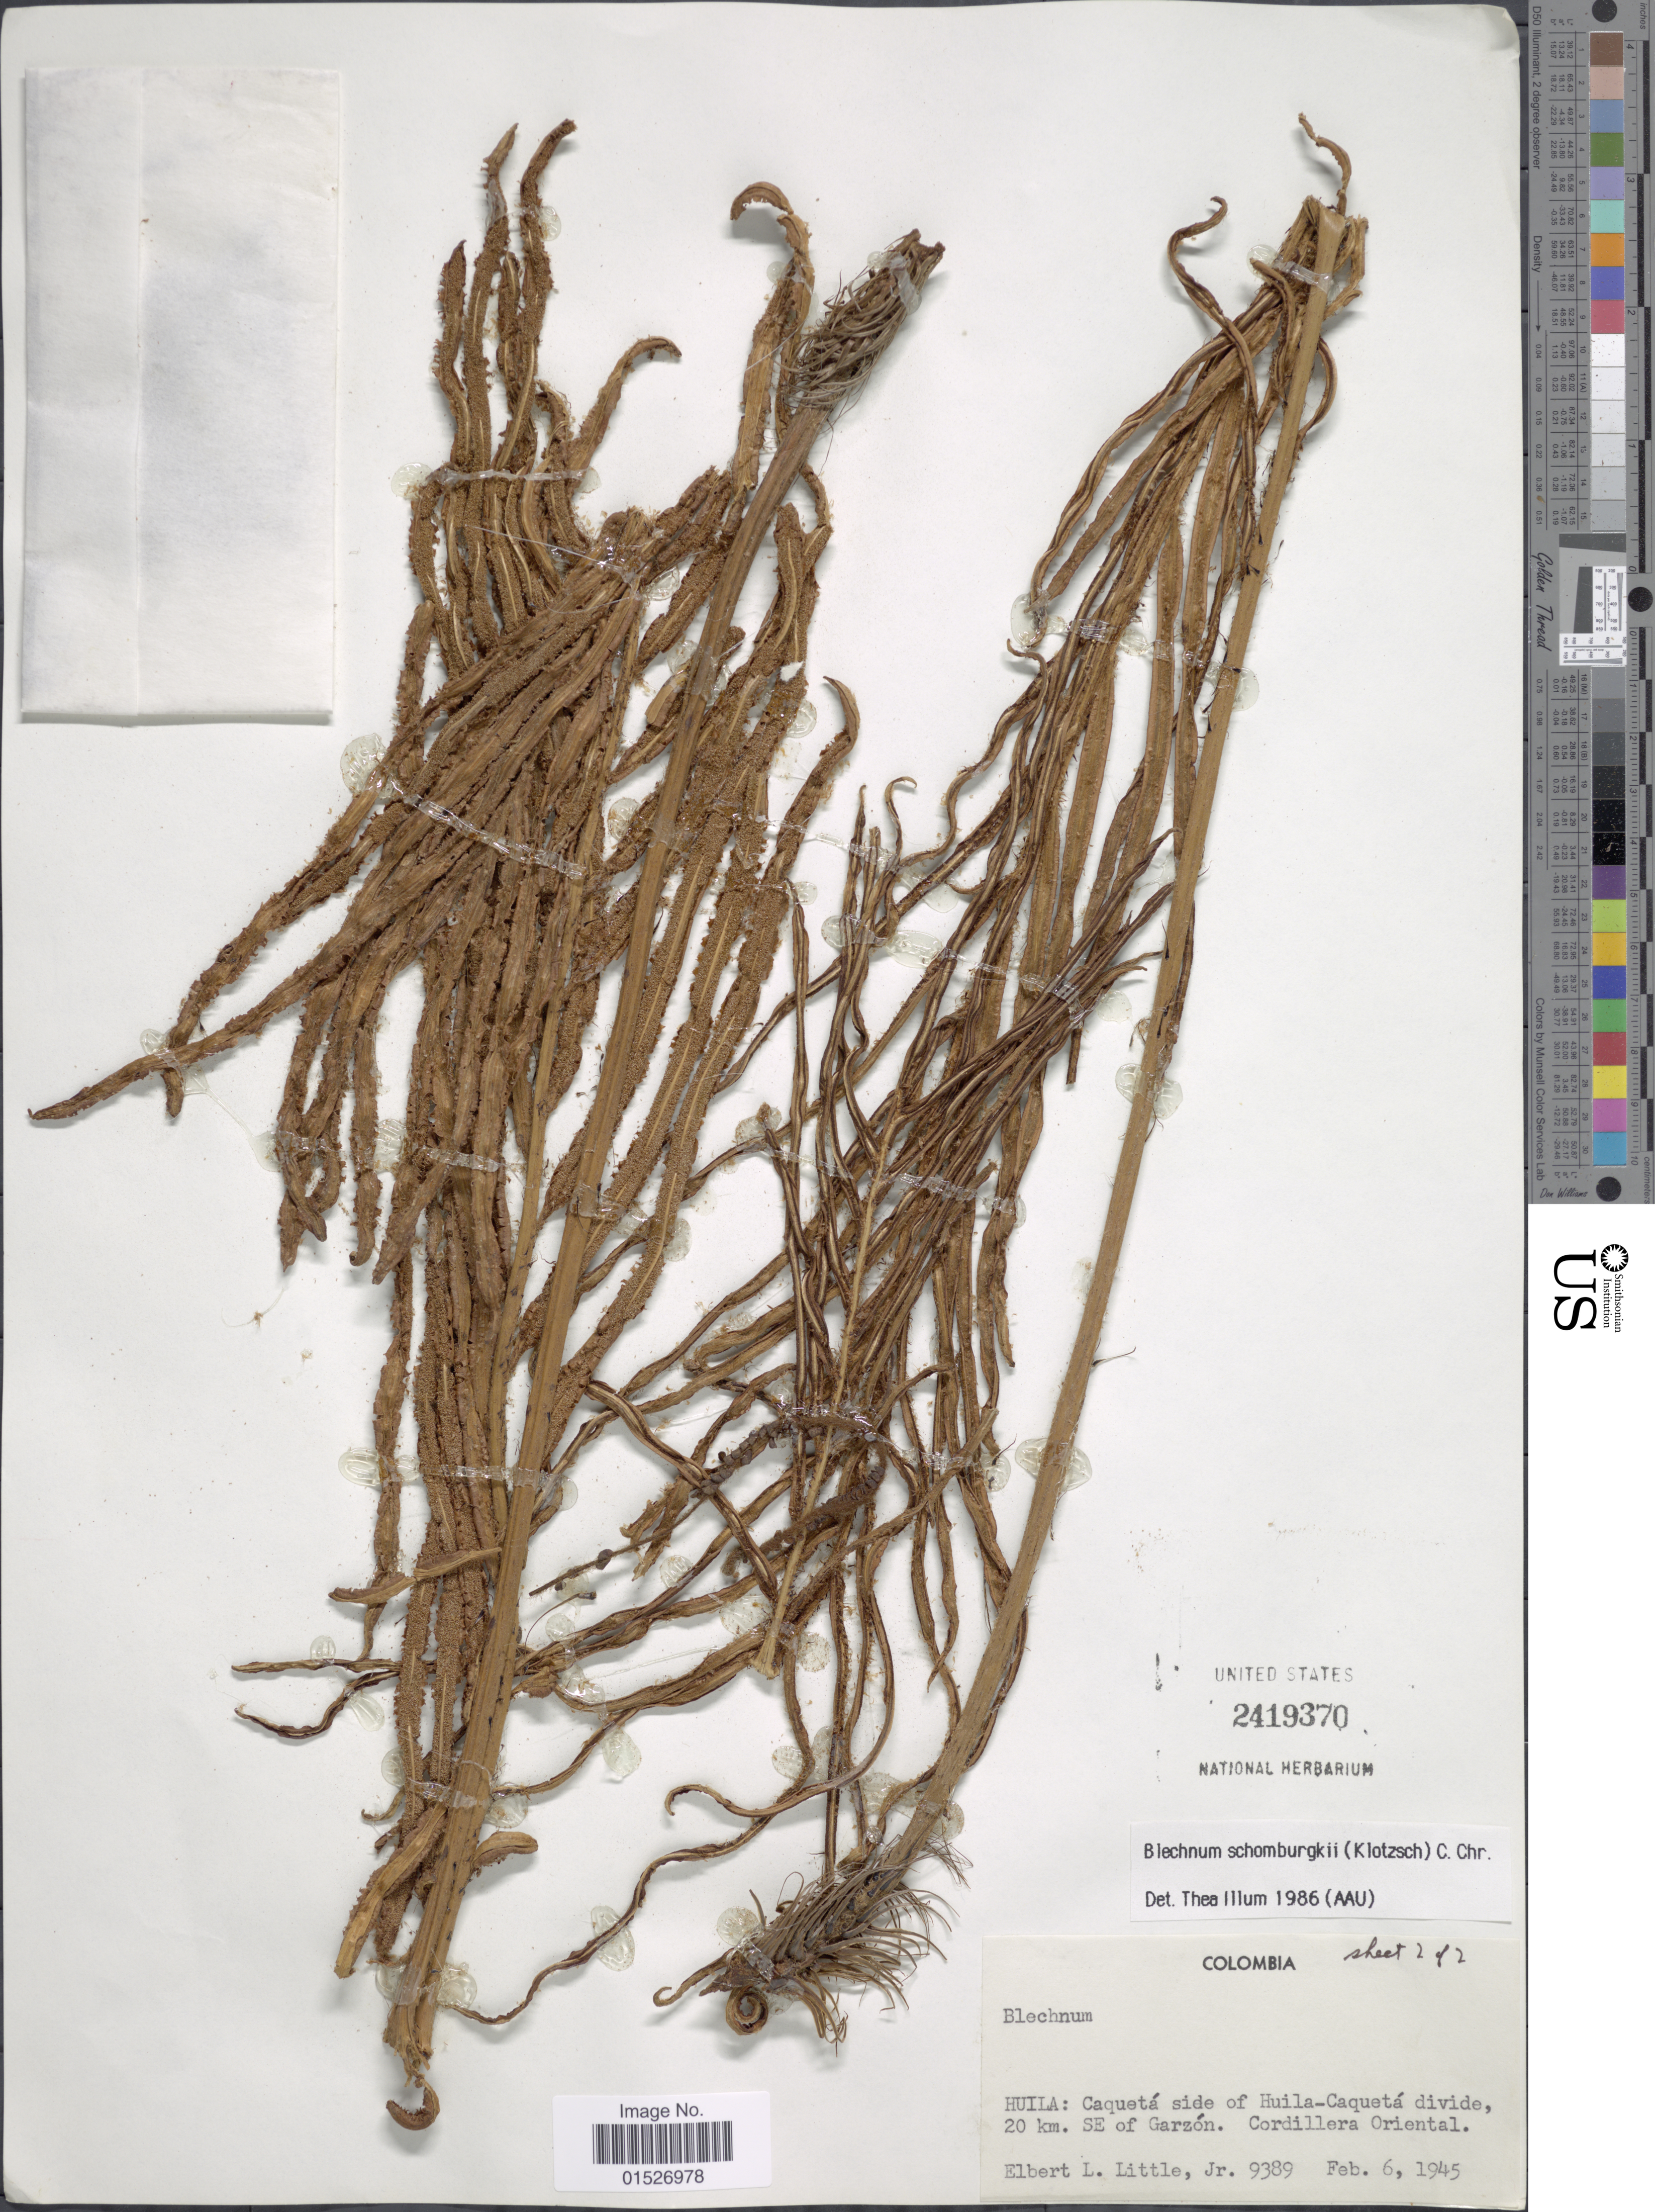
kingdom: Plantae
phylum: Tracheophyta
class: Polypodiopsida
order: Polypodiales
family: Blechnaceae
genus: Blechnum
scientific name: Blechnum schomburgkii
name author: (Klotzsch) C. Chr.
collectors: E. L. Little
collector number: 9389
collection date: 1945-02-06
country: Colombia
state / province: Huila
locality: Huila: Caqueta side of Huila-Caqueta divide, 20 km. SE of Garzon. Cordillera Oriental.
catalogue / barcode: US 2419370